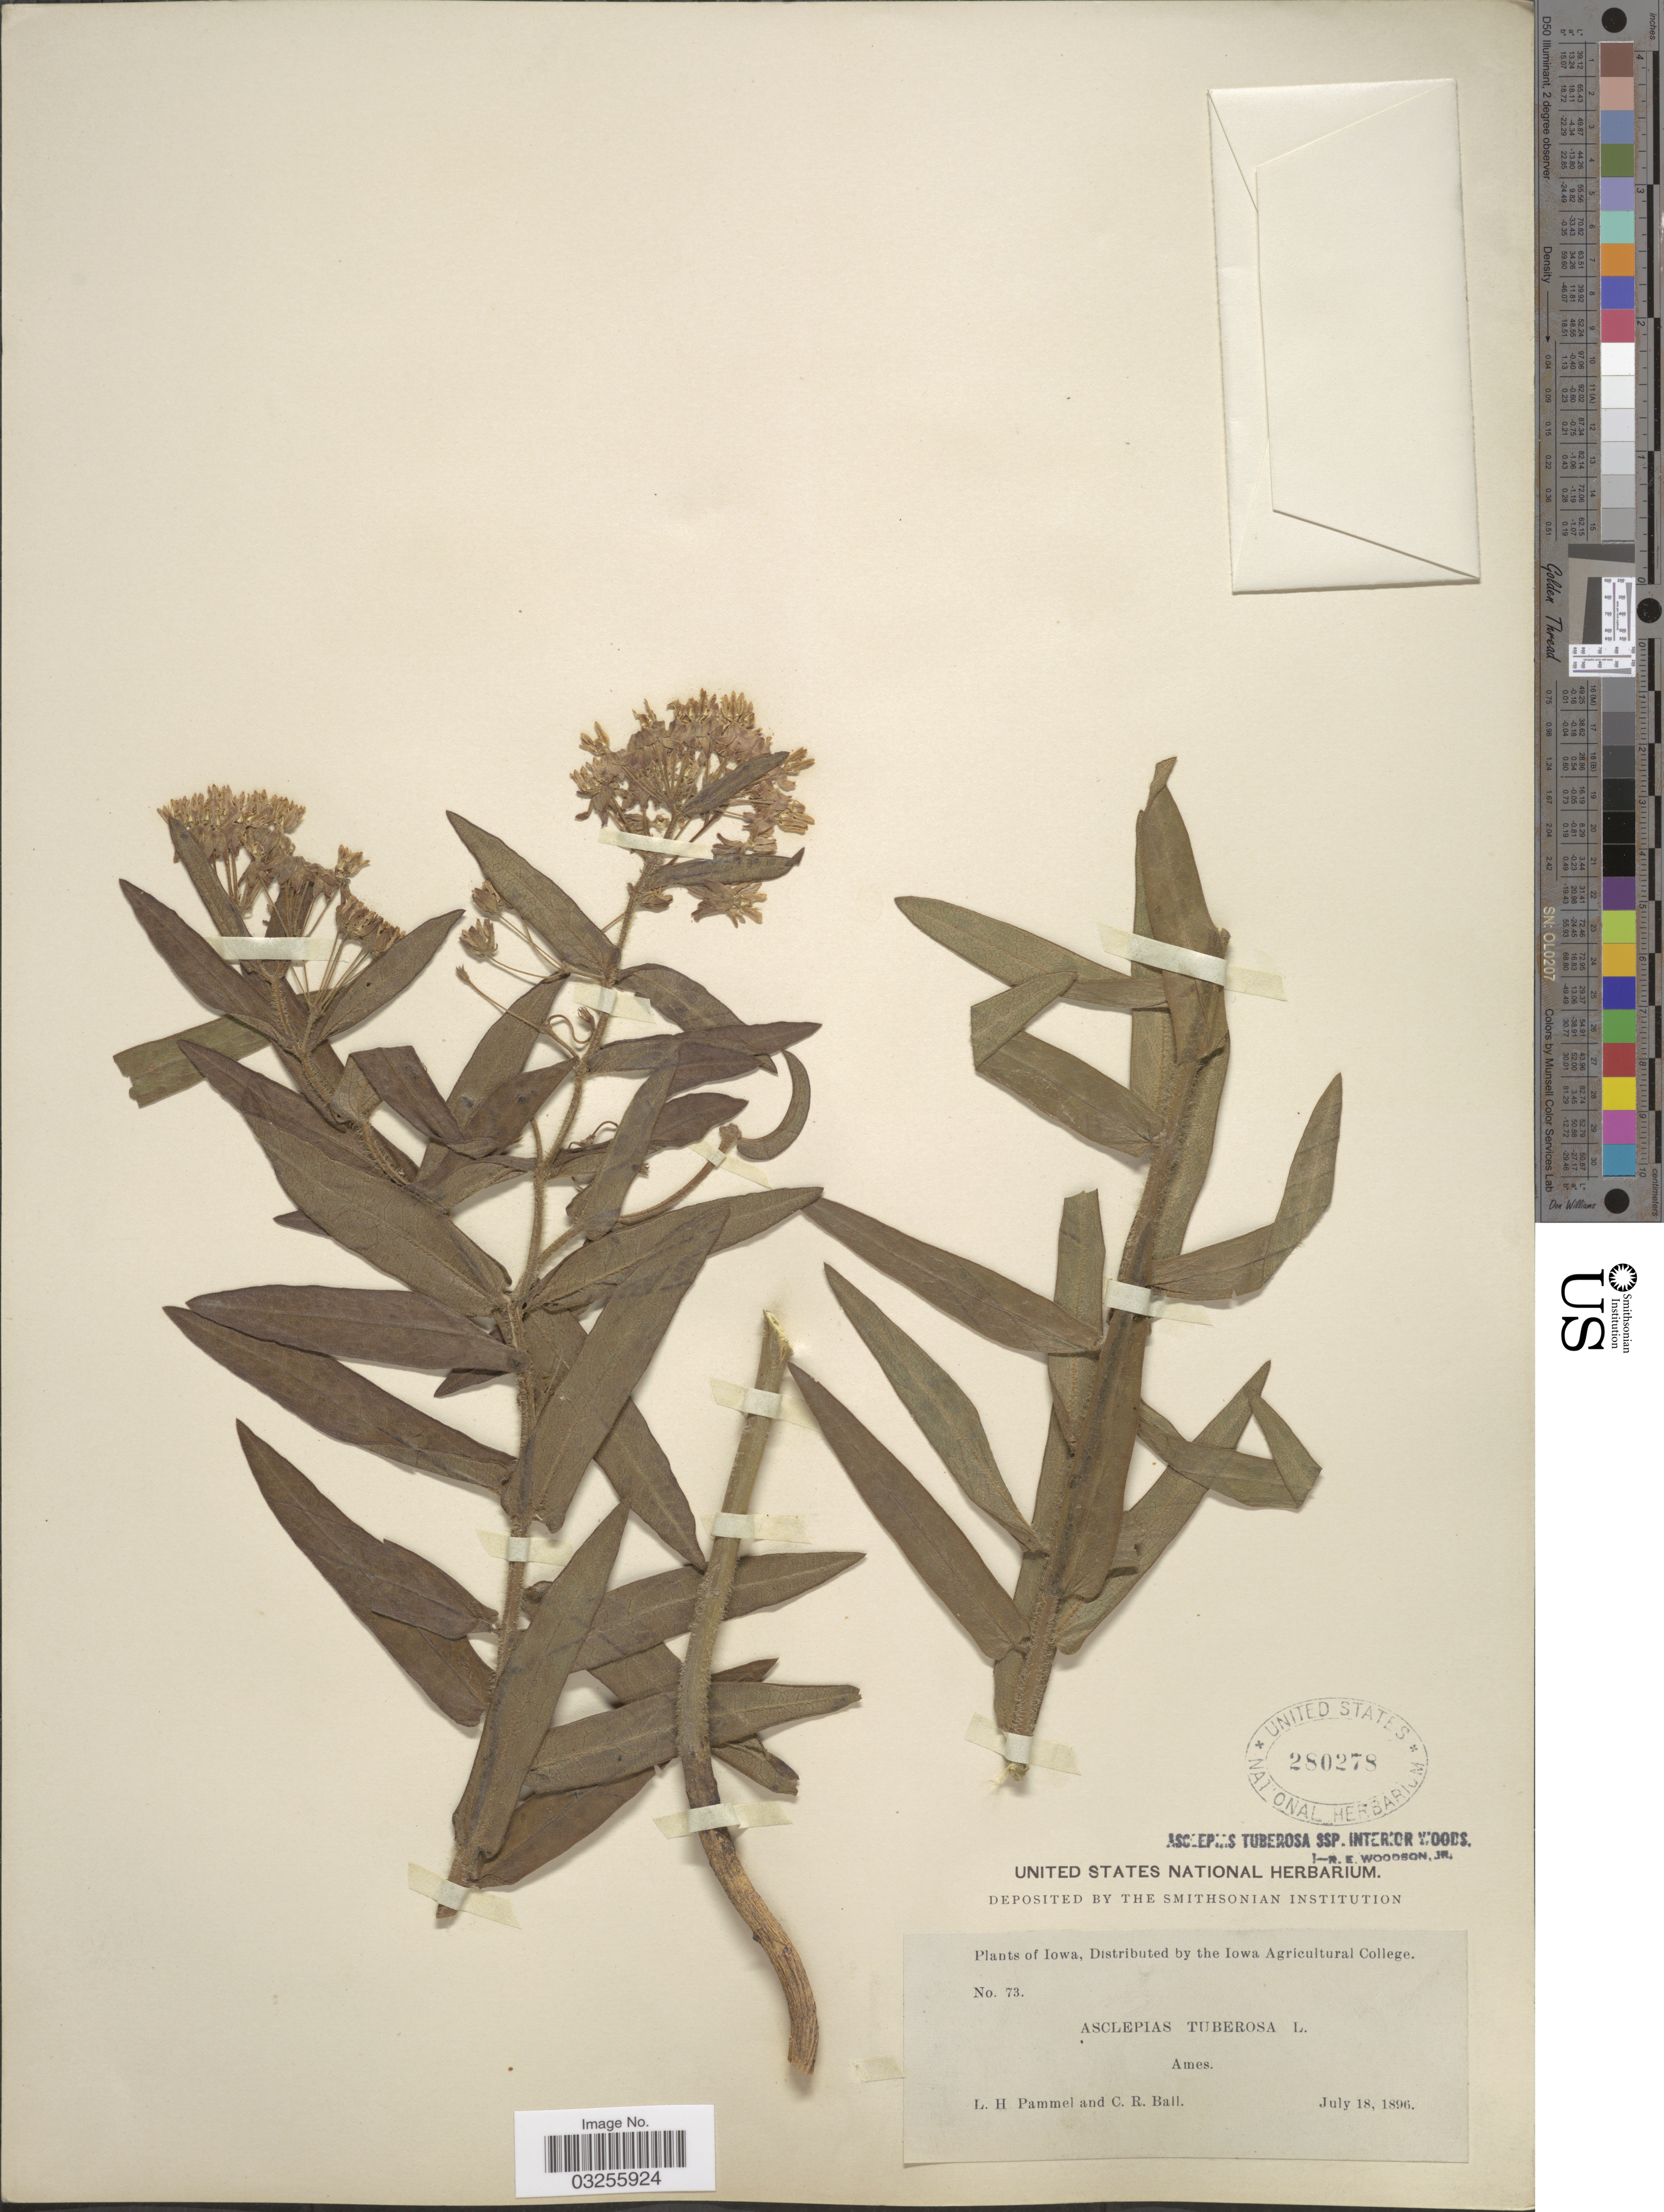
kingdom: Plantae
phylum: Tracheophyta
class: Magnoliopsida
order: Gentianales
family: Apocynaceae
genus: Asclepias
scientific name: Asclepias tuberosa subsp. interior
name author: Woodson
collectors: L. Pammel & C. R. Ball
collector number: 73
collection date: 1896-07-18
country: United States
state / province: Iowa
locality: Ames.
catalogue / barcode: US 280278